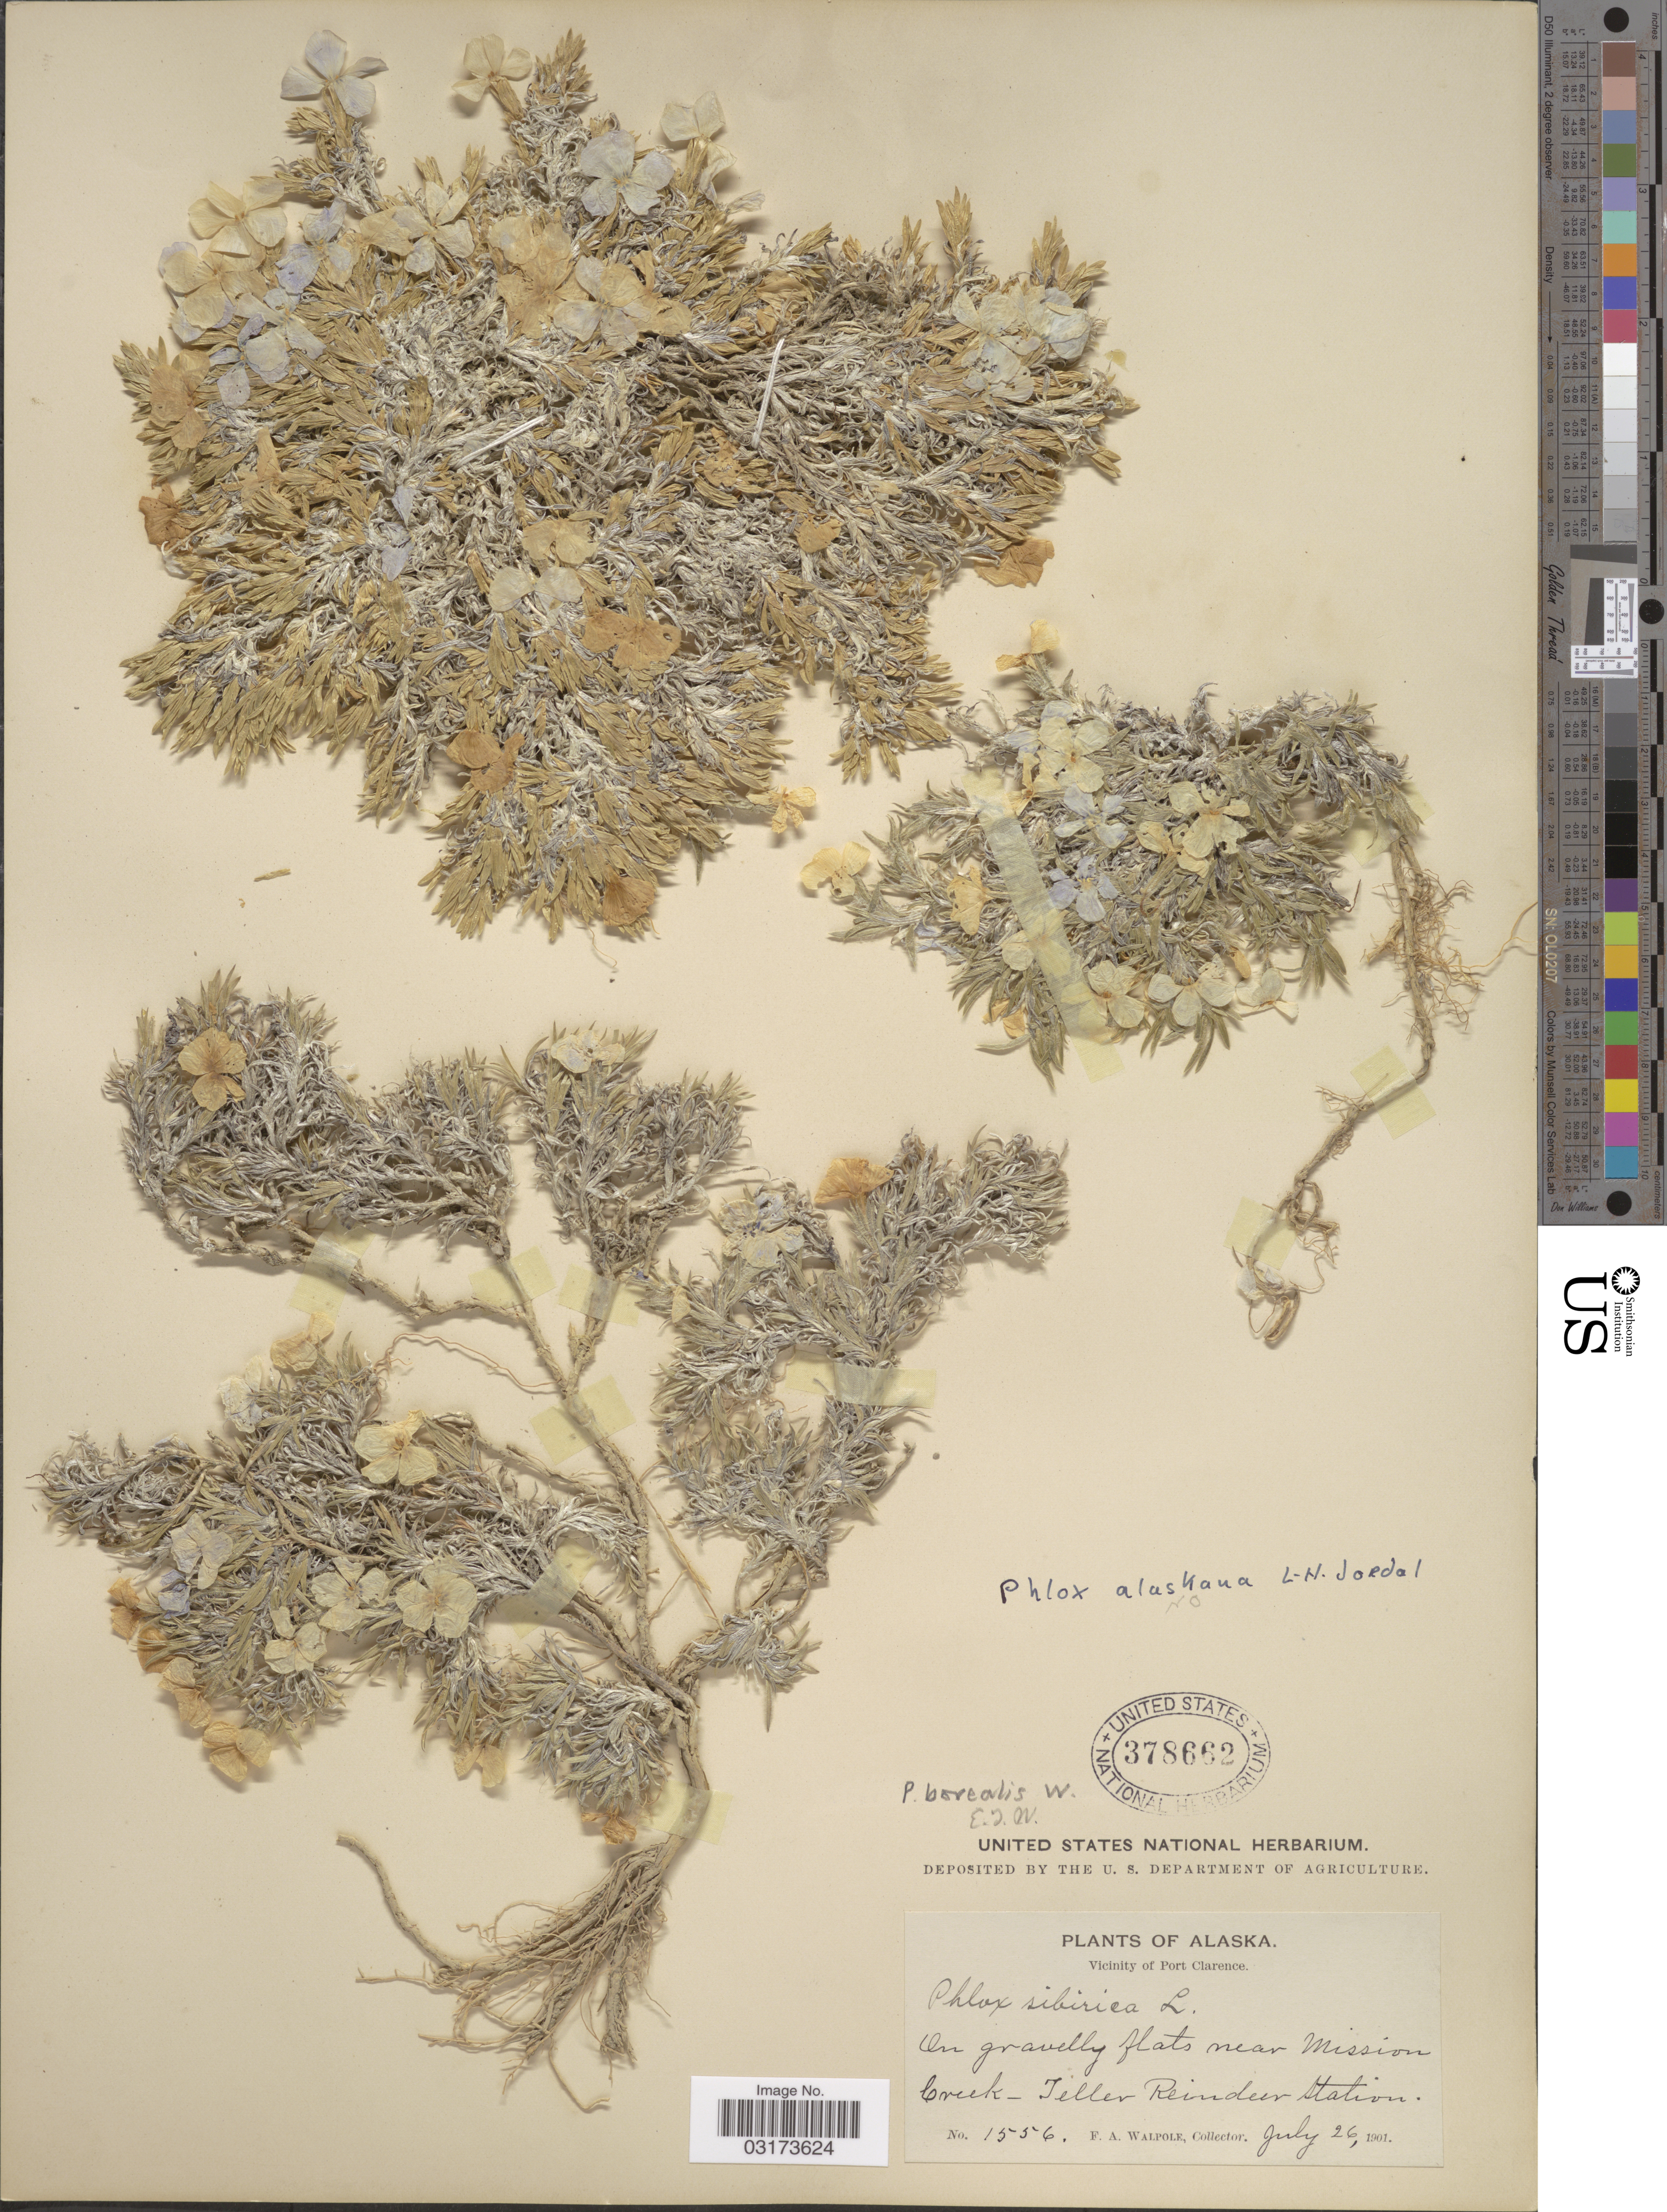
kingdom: Plantae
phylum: Tracheophyta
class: Magnoliopsida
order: Ericales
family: Polemoniaceae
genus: Phlox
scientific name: Phlox alaskensis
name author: Jordal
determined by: Mayfield, M. H.; Ferguson, C. J.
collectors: F. Walpole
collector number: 556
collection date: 1901-07-26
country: United States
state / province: Alaska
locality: Vicinity of Port Clarence. On gravelly flats near Mission Creek-Teller Reindeer Station.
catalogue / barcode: US 378662